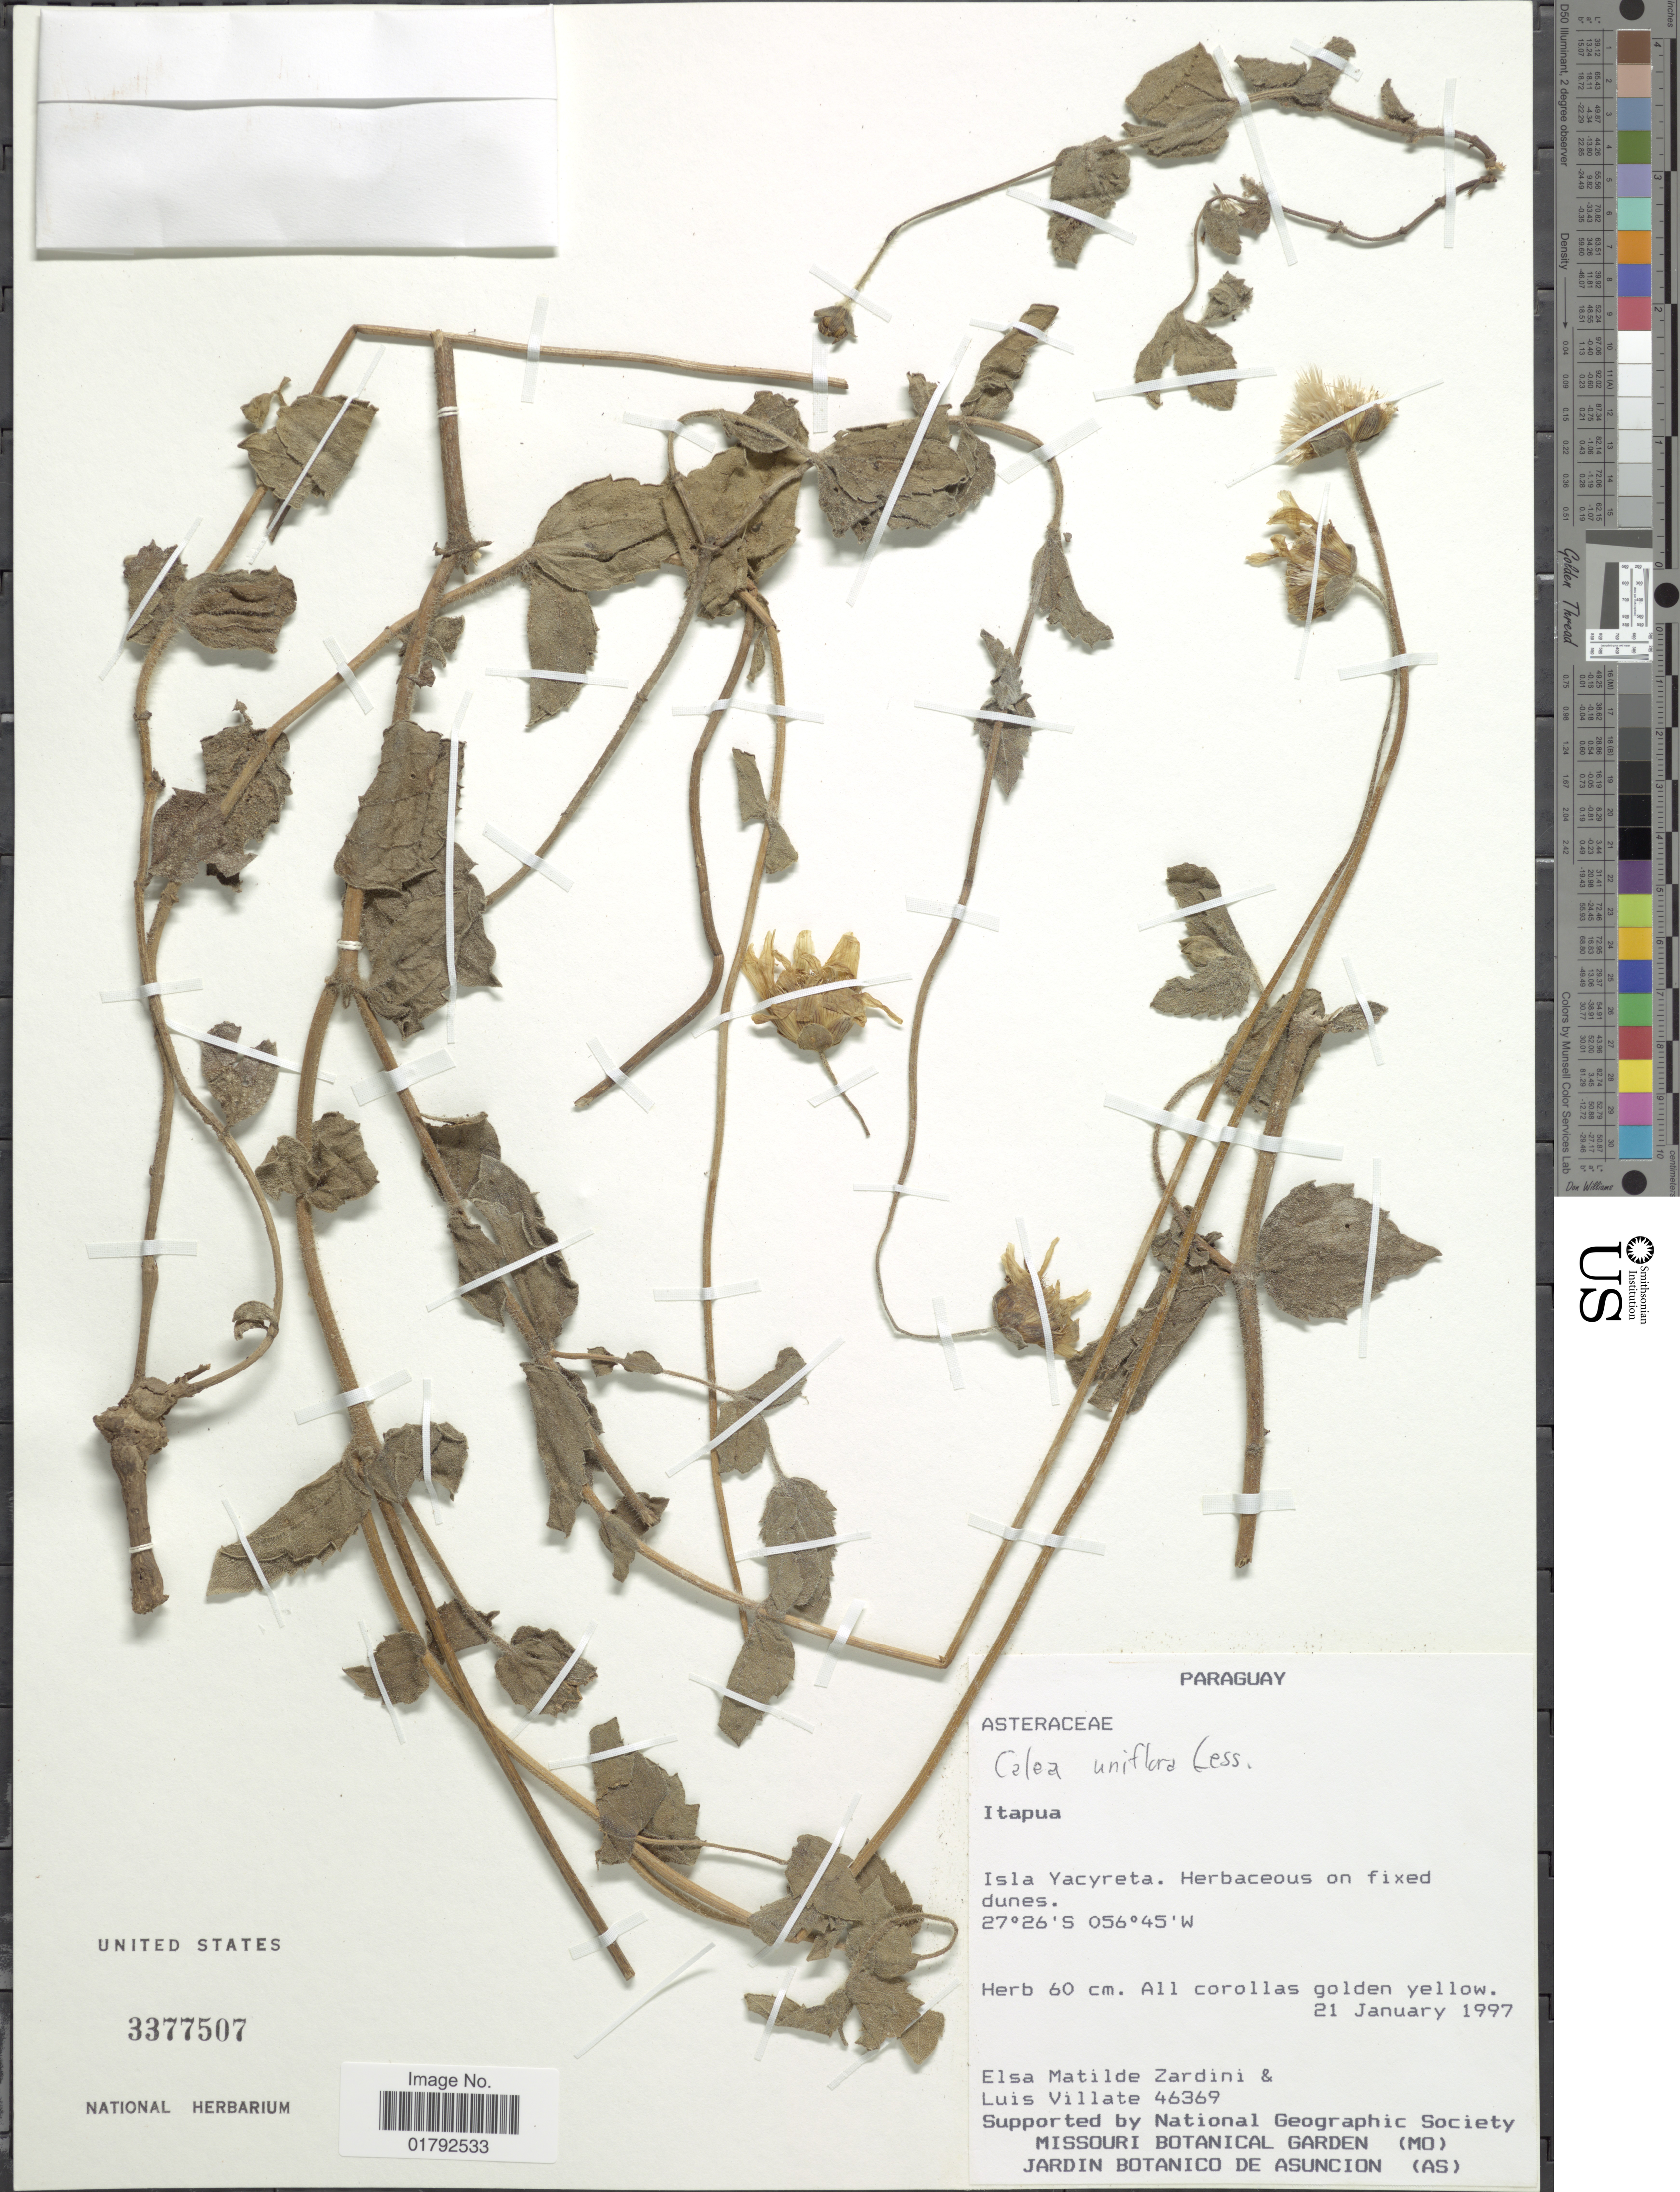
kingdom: Plantae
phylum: Tracheophyta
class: Magnoliopsida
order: Asterales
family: Asteraceae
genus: Calea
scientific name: Calea uniflora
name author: Less.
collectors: E. M. Zardini & L. Villate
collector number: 46369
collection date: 1997-01-21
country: Paraguay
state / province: Itapua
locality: Isla Yacyreta.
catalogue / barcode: US 3377507